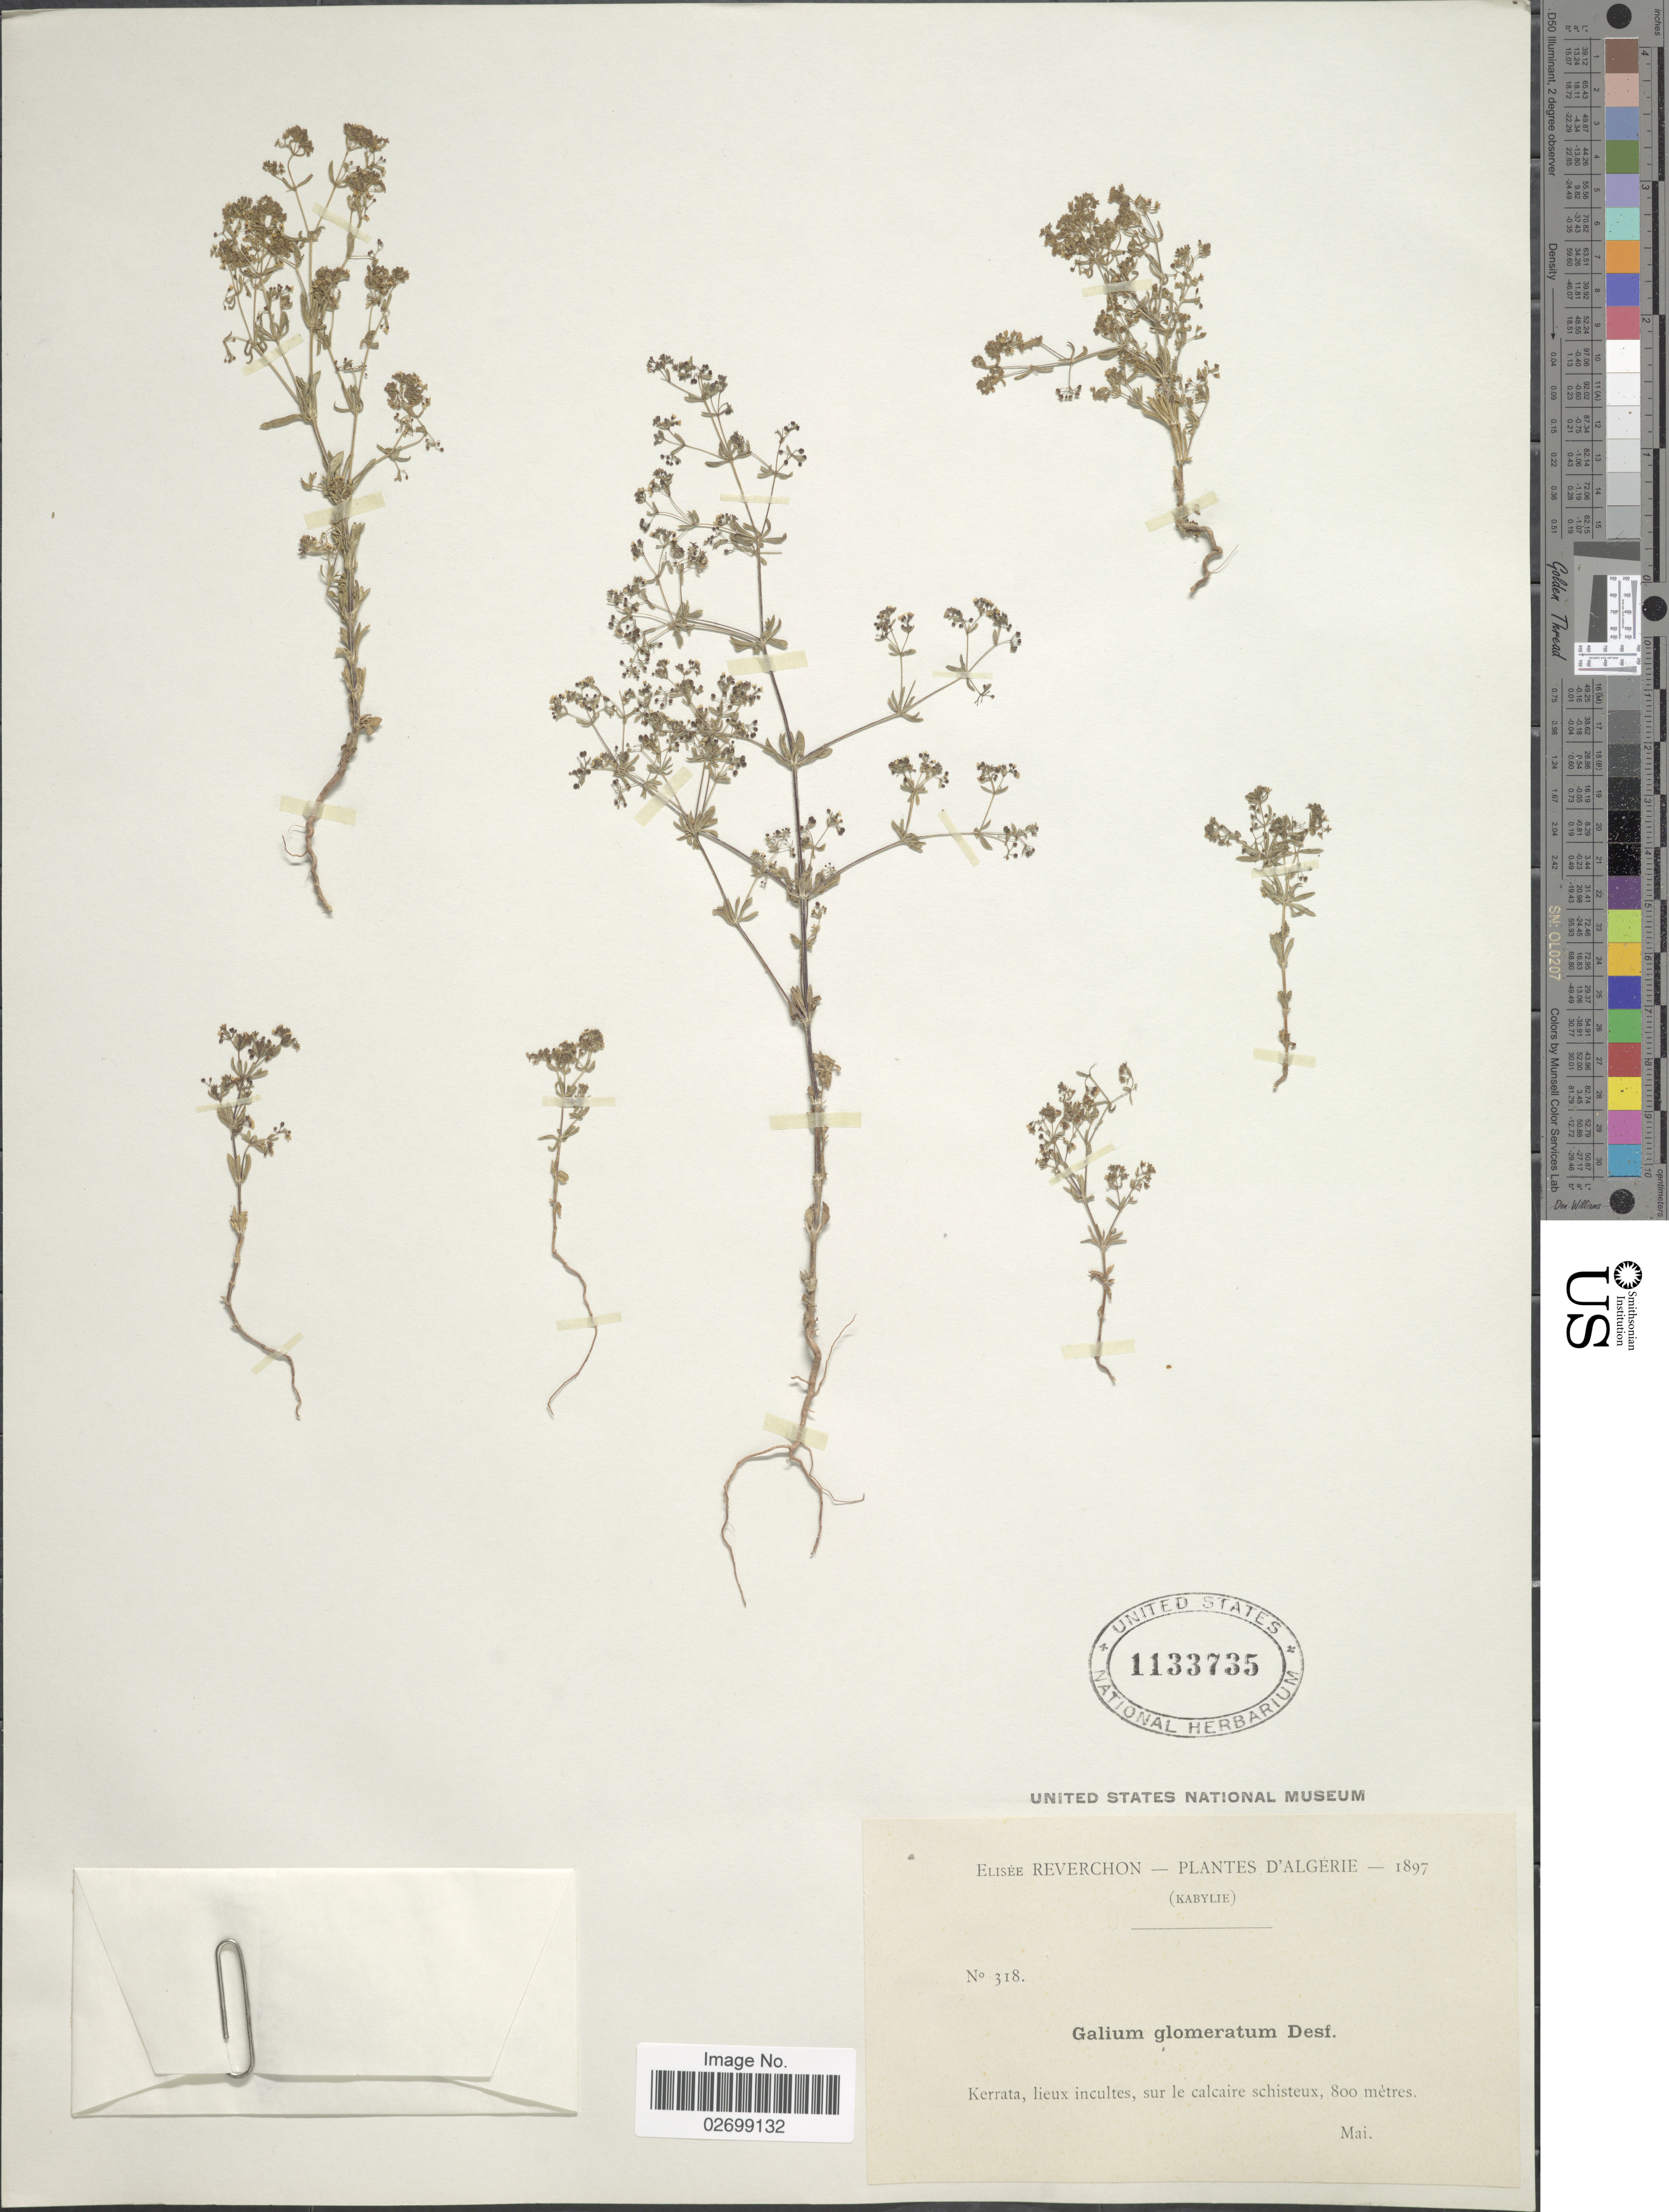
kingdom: Plantae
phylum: Tracheophyta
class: Magnoliopsida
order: Gentianales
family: Rubiaceae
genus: Galium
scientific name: Galium glomeratum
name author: Desf.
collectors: E. Reverchon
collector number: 318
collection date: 1897-05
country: Algeria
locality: D'Algerie (Kabylie), Kerrata, lieux incultes, sur le calcaire schisteux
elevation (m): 800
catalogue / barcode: US 1133735